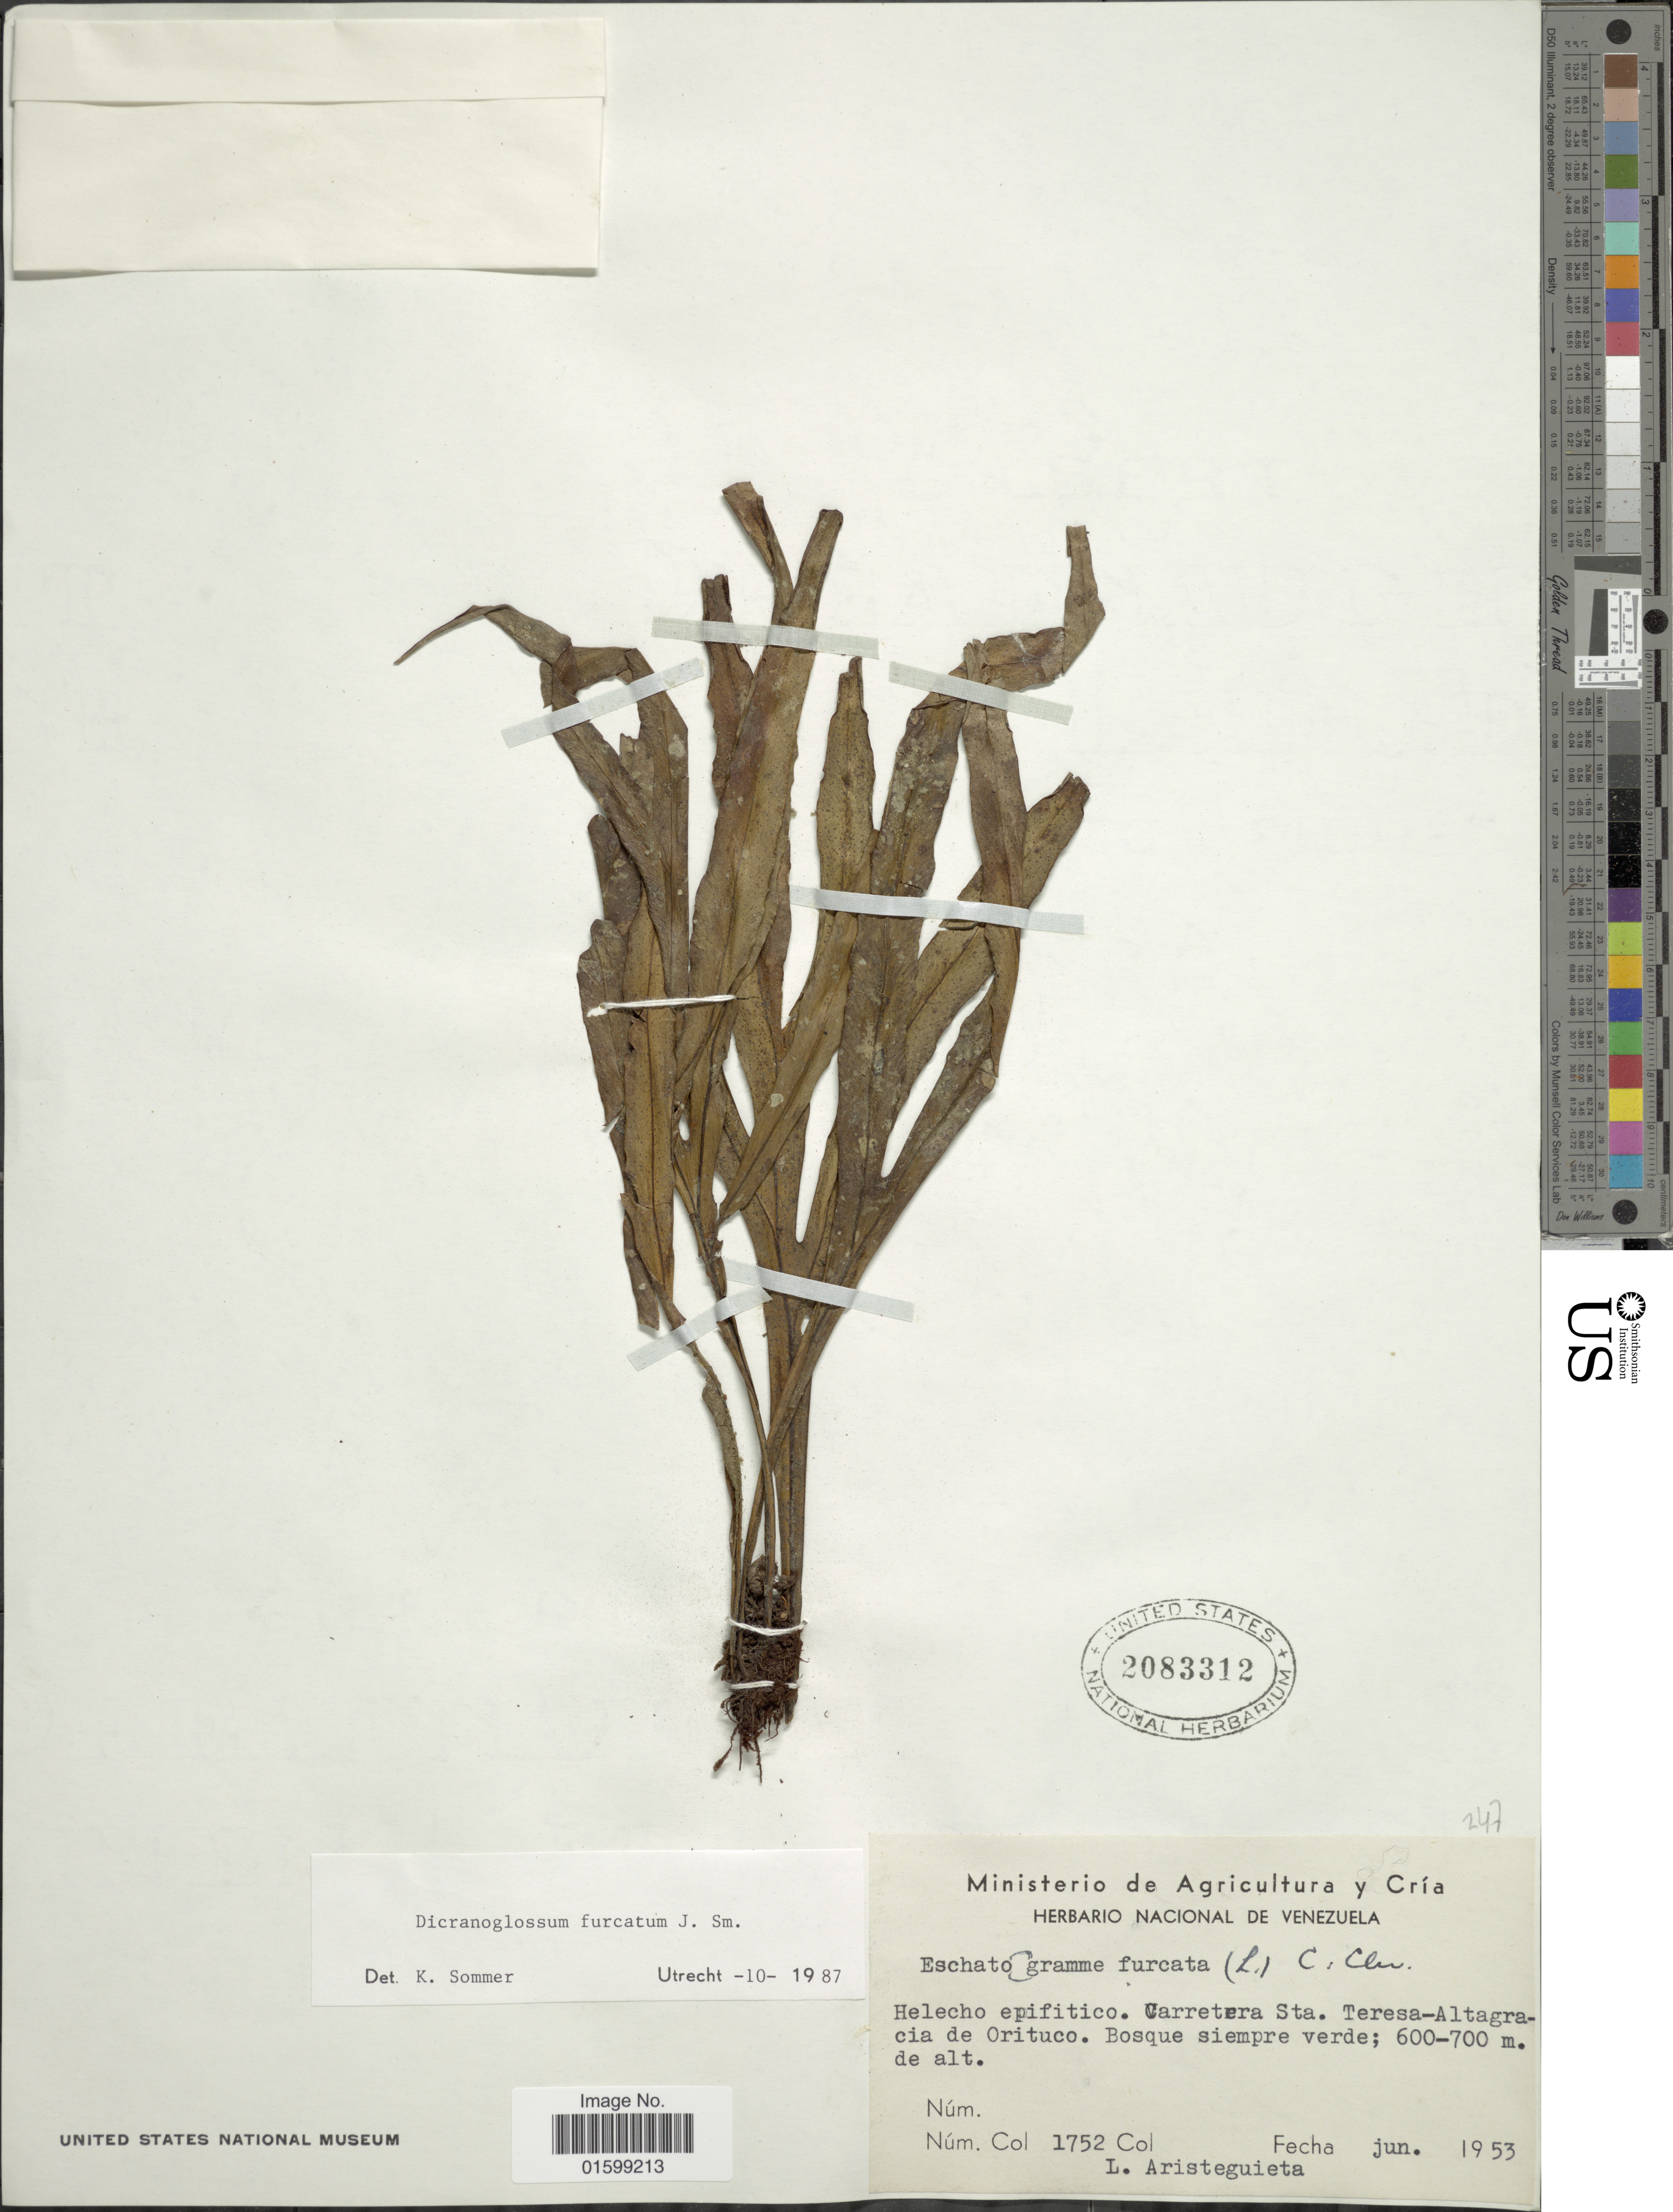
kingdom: Plantae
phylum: Tracheophyta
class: Polypodiopsida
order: Polypodiales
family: Polypodiaceae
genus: Pleopeltis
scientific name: Pleopeltis furcata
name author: (L.) A.R. Sm.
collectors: L. Aristeguieta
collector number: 1752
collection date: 1953-06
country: Venezuela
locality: Helecho epifitico, Carretera Sta. Teresa- Altagracia de Orituco, bosque siempre verde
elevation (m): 600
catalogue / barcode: US 2083312